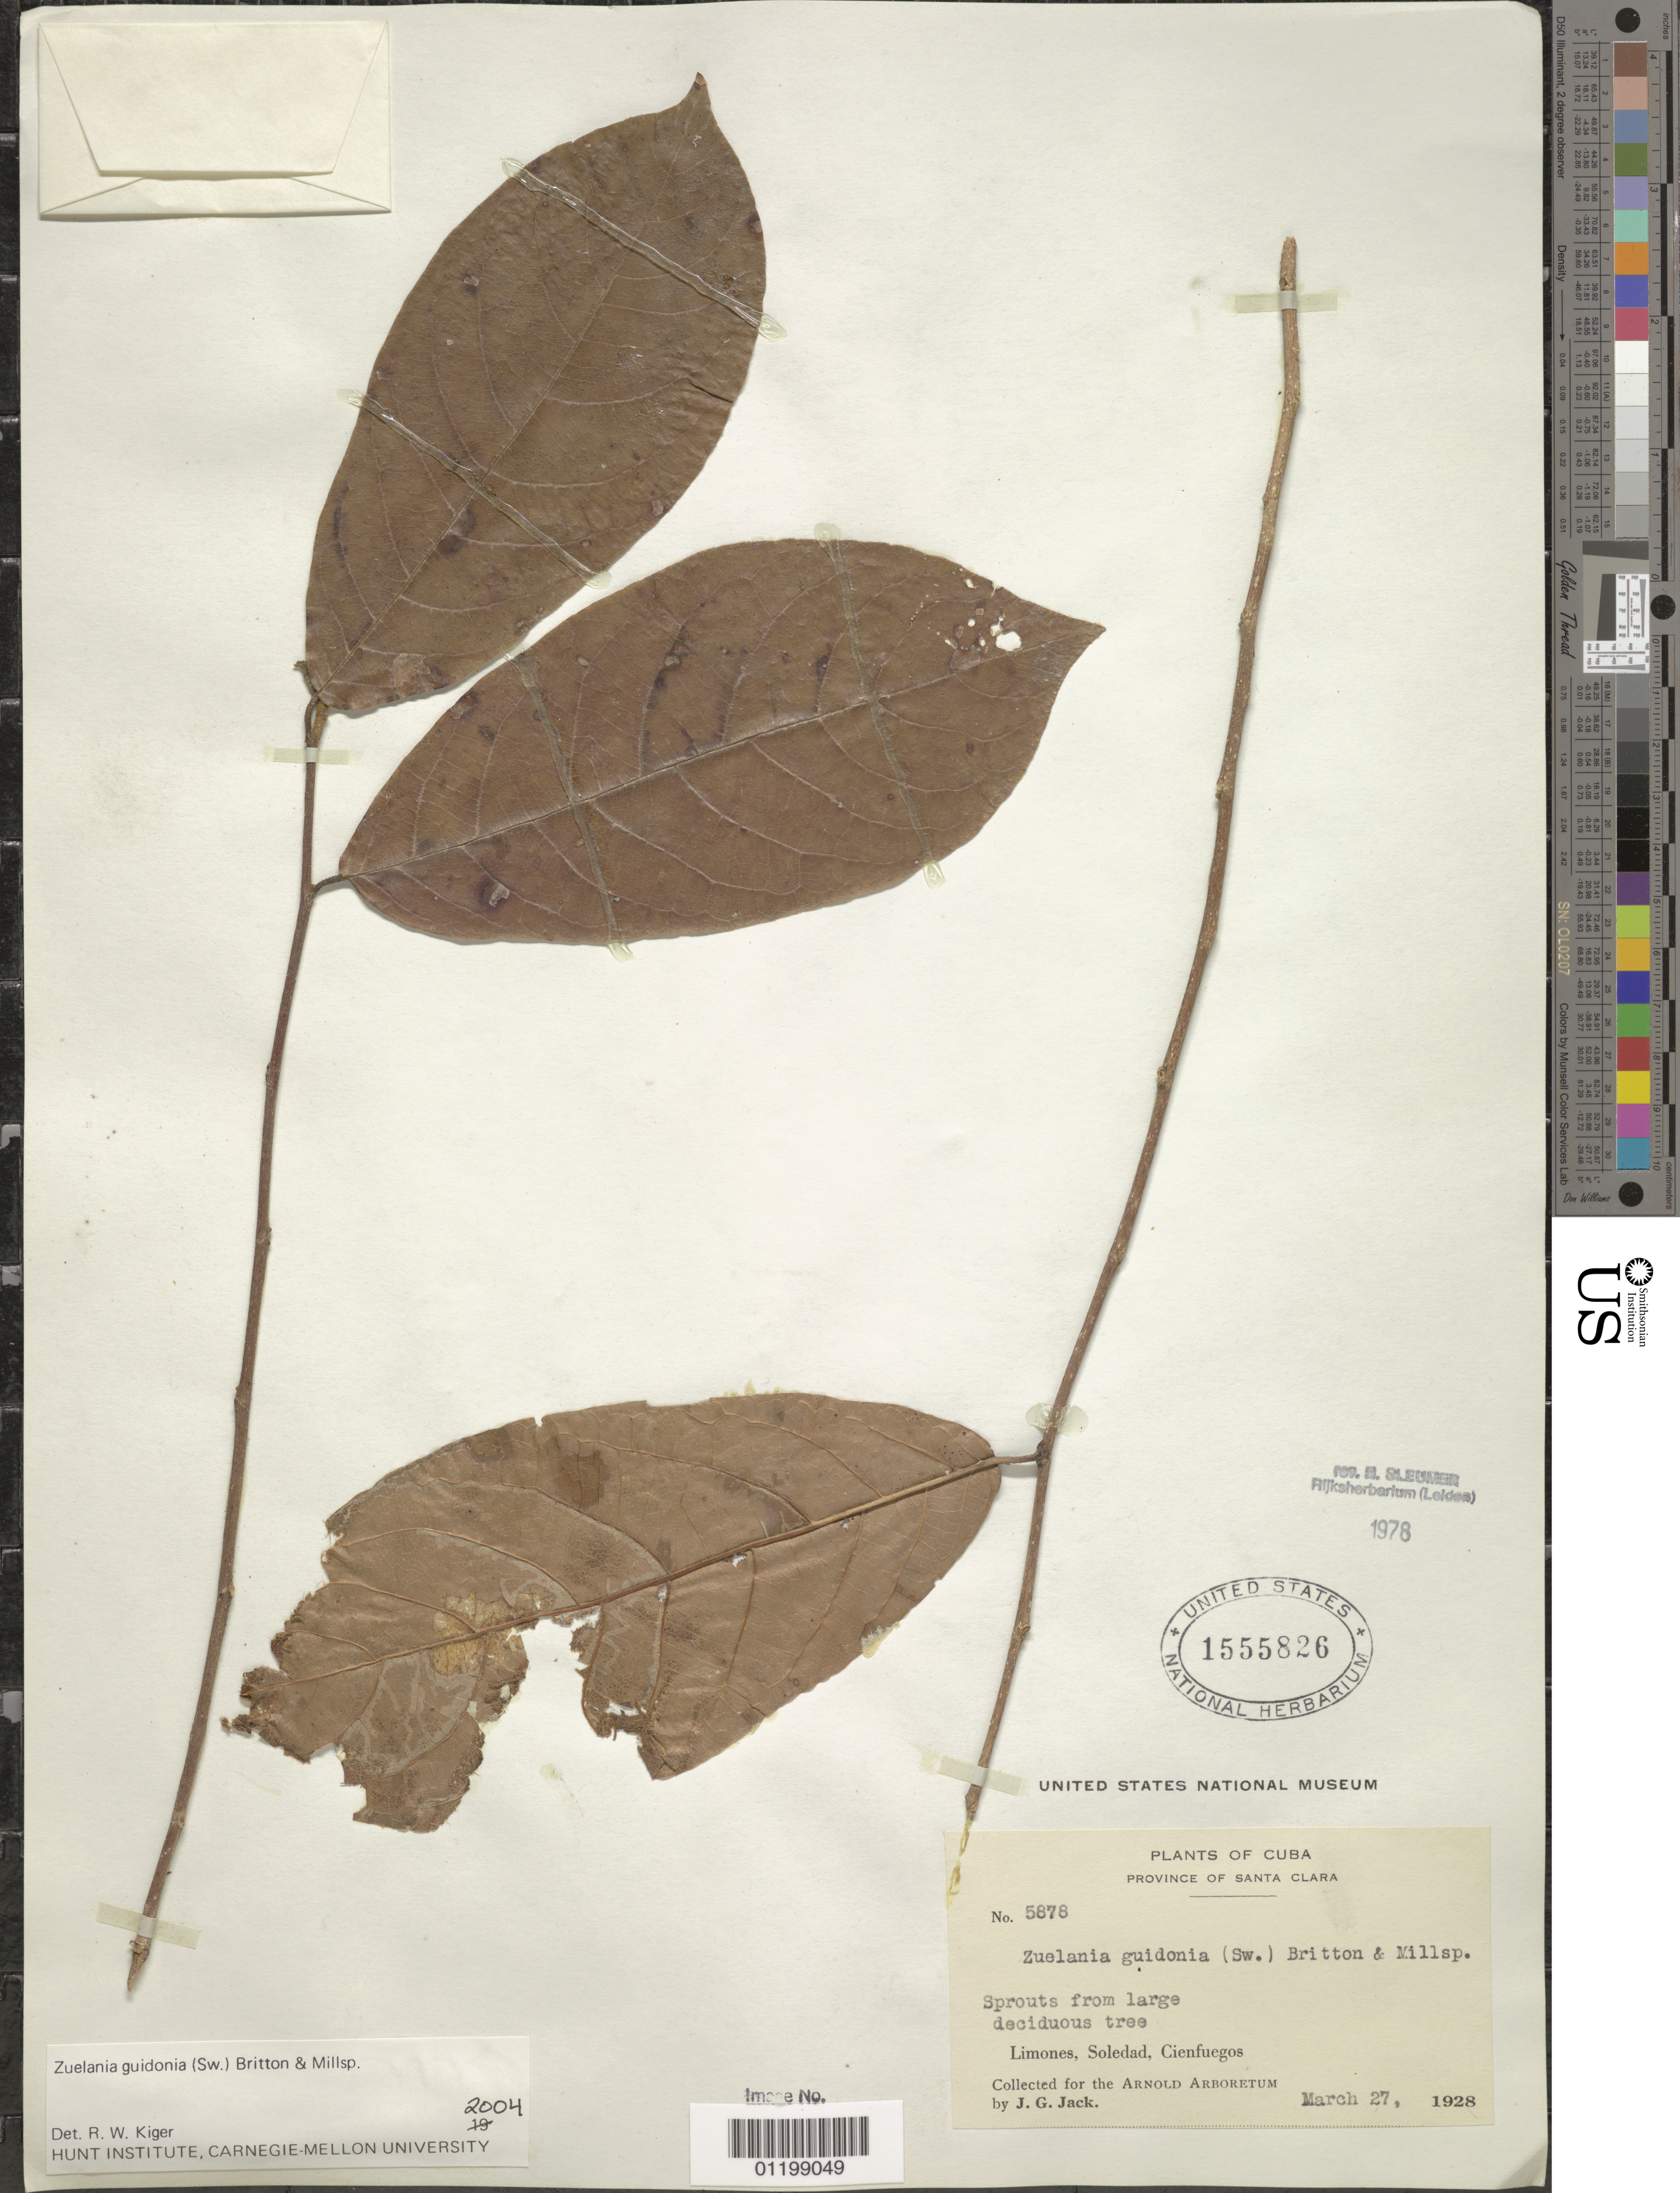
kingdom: Plantae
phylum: Tracheophyta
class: Magnoliopsida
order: Malpighiales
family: Salicaceae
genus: Casearia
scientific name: Casearia laetioides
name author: (A. Rich.) Warb.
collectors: J. G. Jack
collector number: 5878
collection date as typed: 27 Mar 1928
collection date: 1928-03-27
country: Cuba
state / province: Cienfuegos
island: Cuba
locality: Province of Santa Clara, Cienfuegos, Soledad, Limones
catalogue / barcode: US 1555826